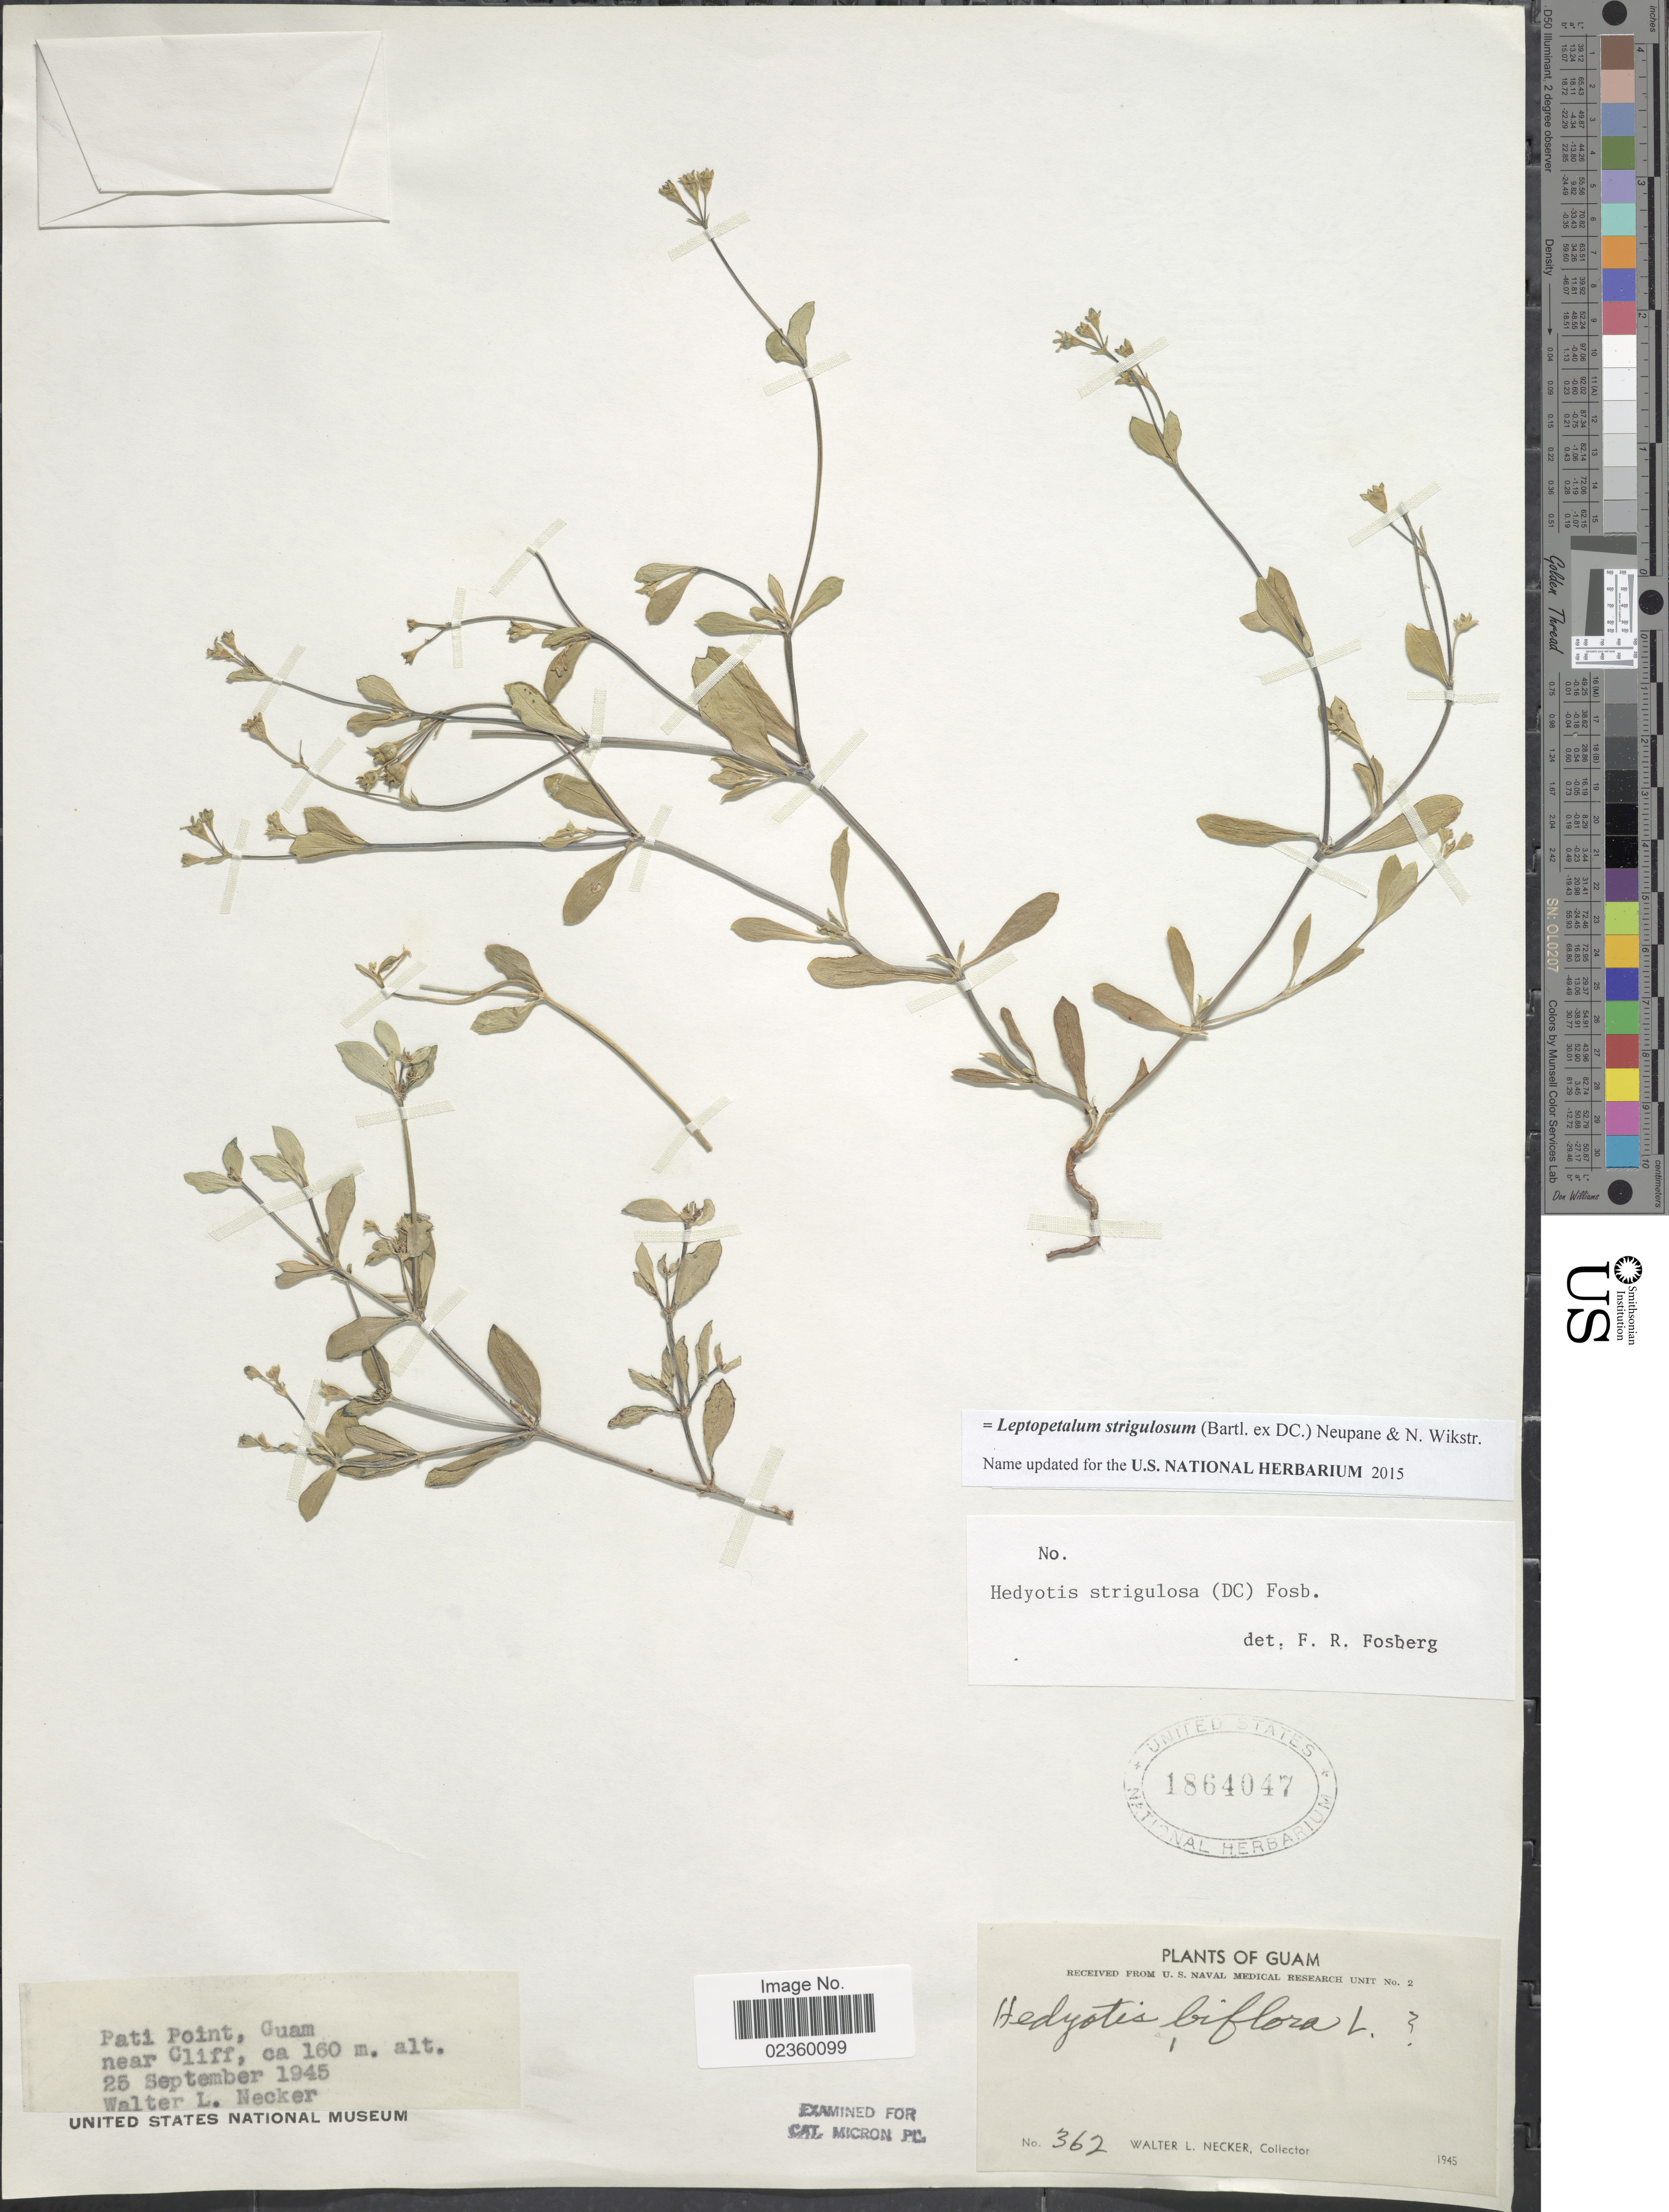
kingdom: Plantae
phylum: Tracheophyta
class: Magnoliopsida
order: Gentianales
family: Rubiaceae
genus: Leptopetalum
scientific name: Leptopetalum strigulosum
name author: (Bartl. ex DC.) Neupane & N. Wikstr.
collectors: W. L. Necker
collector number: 362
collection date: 1945-09-25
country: Guam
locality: Pati Point, near Cliff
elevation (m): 160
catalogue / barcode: US 1864047